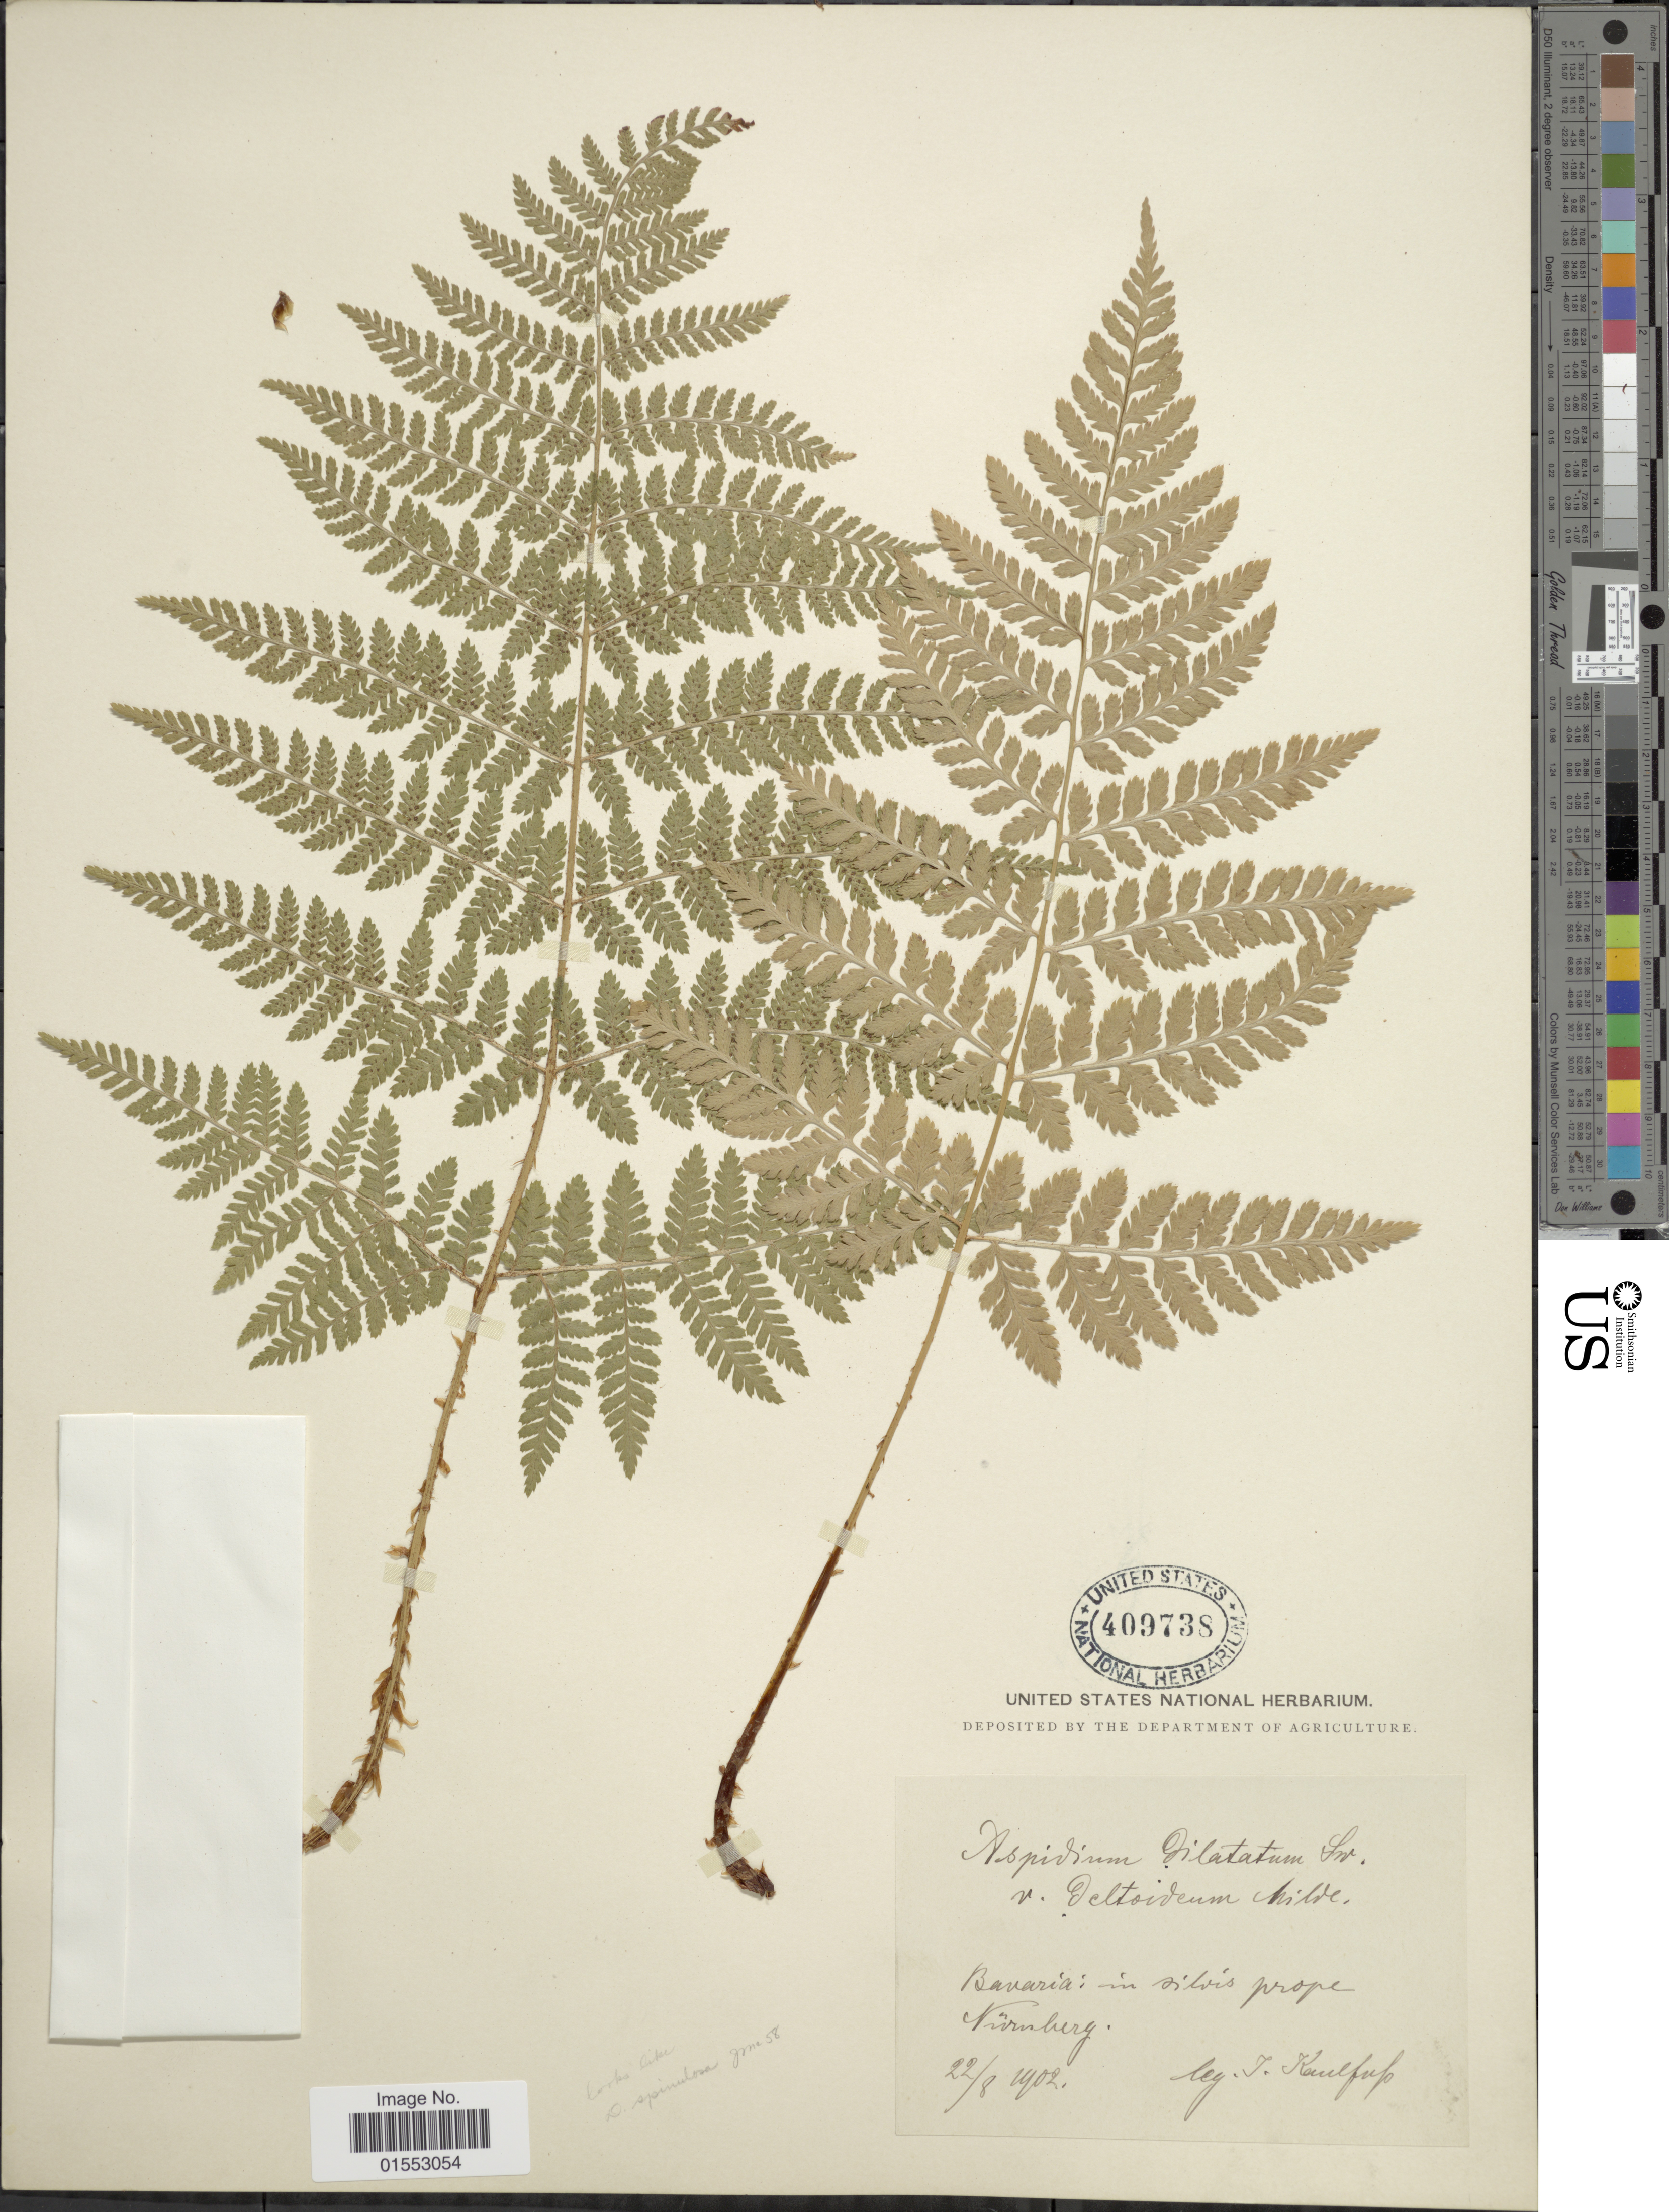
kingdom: Plantae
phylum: Tracheophyta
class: Polypodiopsida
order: Polypodiales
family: Dryopteridaceae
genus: Dryopteris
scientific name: Dryopteris carthusiana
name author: (Villars) H.P. Fuchs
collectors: T. Kaulfup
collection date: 1902-08-22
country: Germany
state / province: Bayern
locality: Bavaria in silvis prope Nyrenberg [interpreted]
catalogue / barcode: US 409738